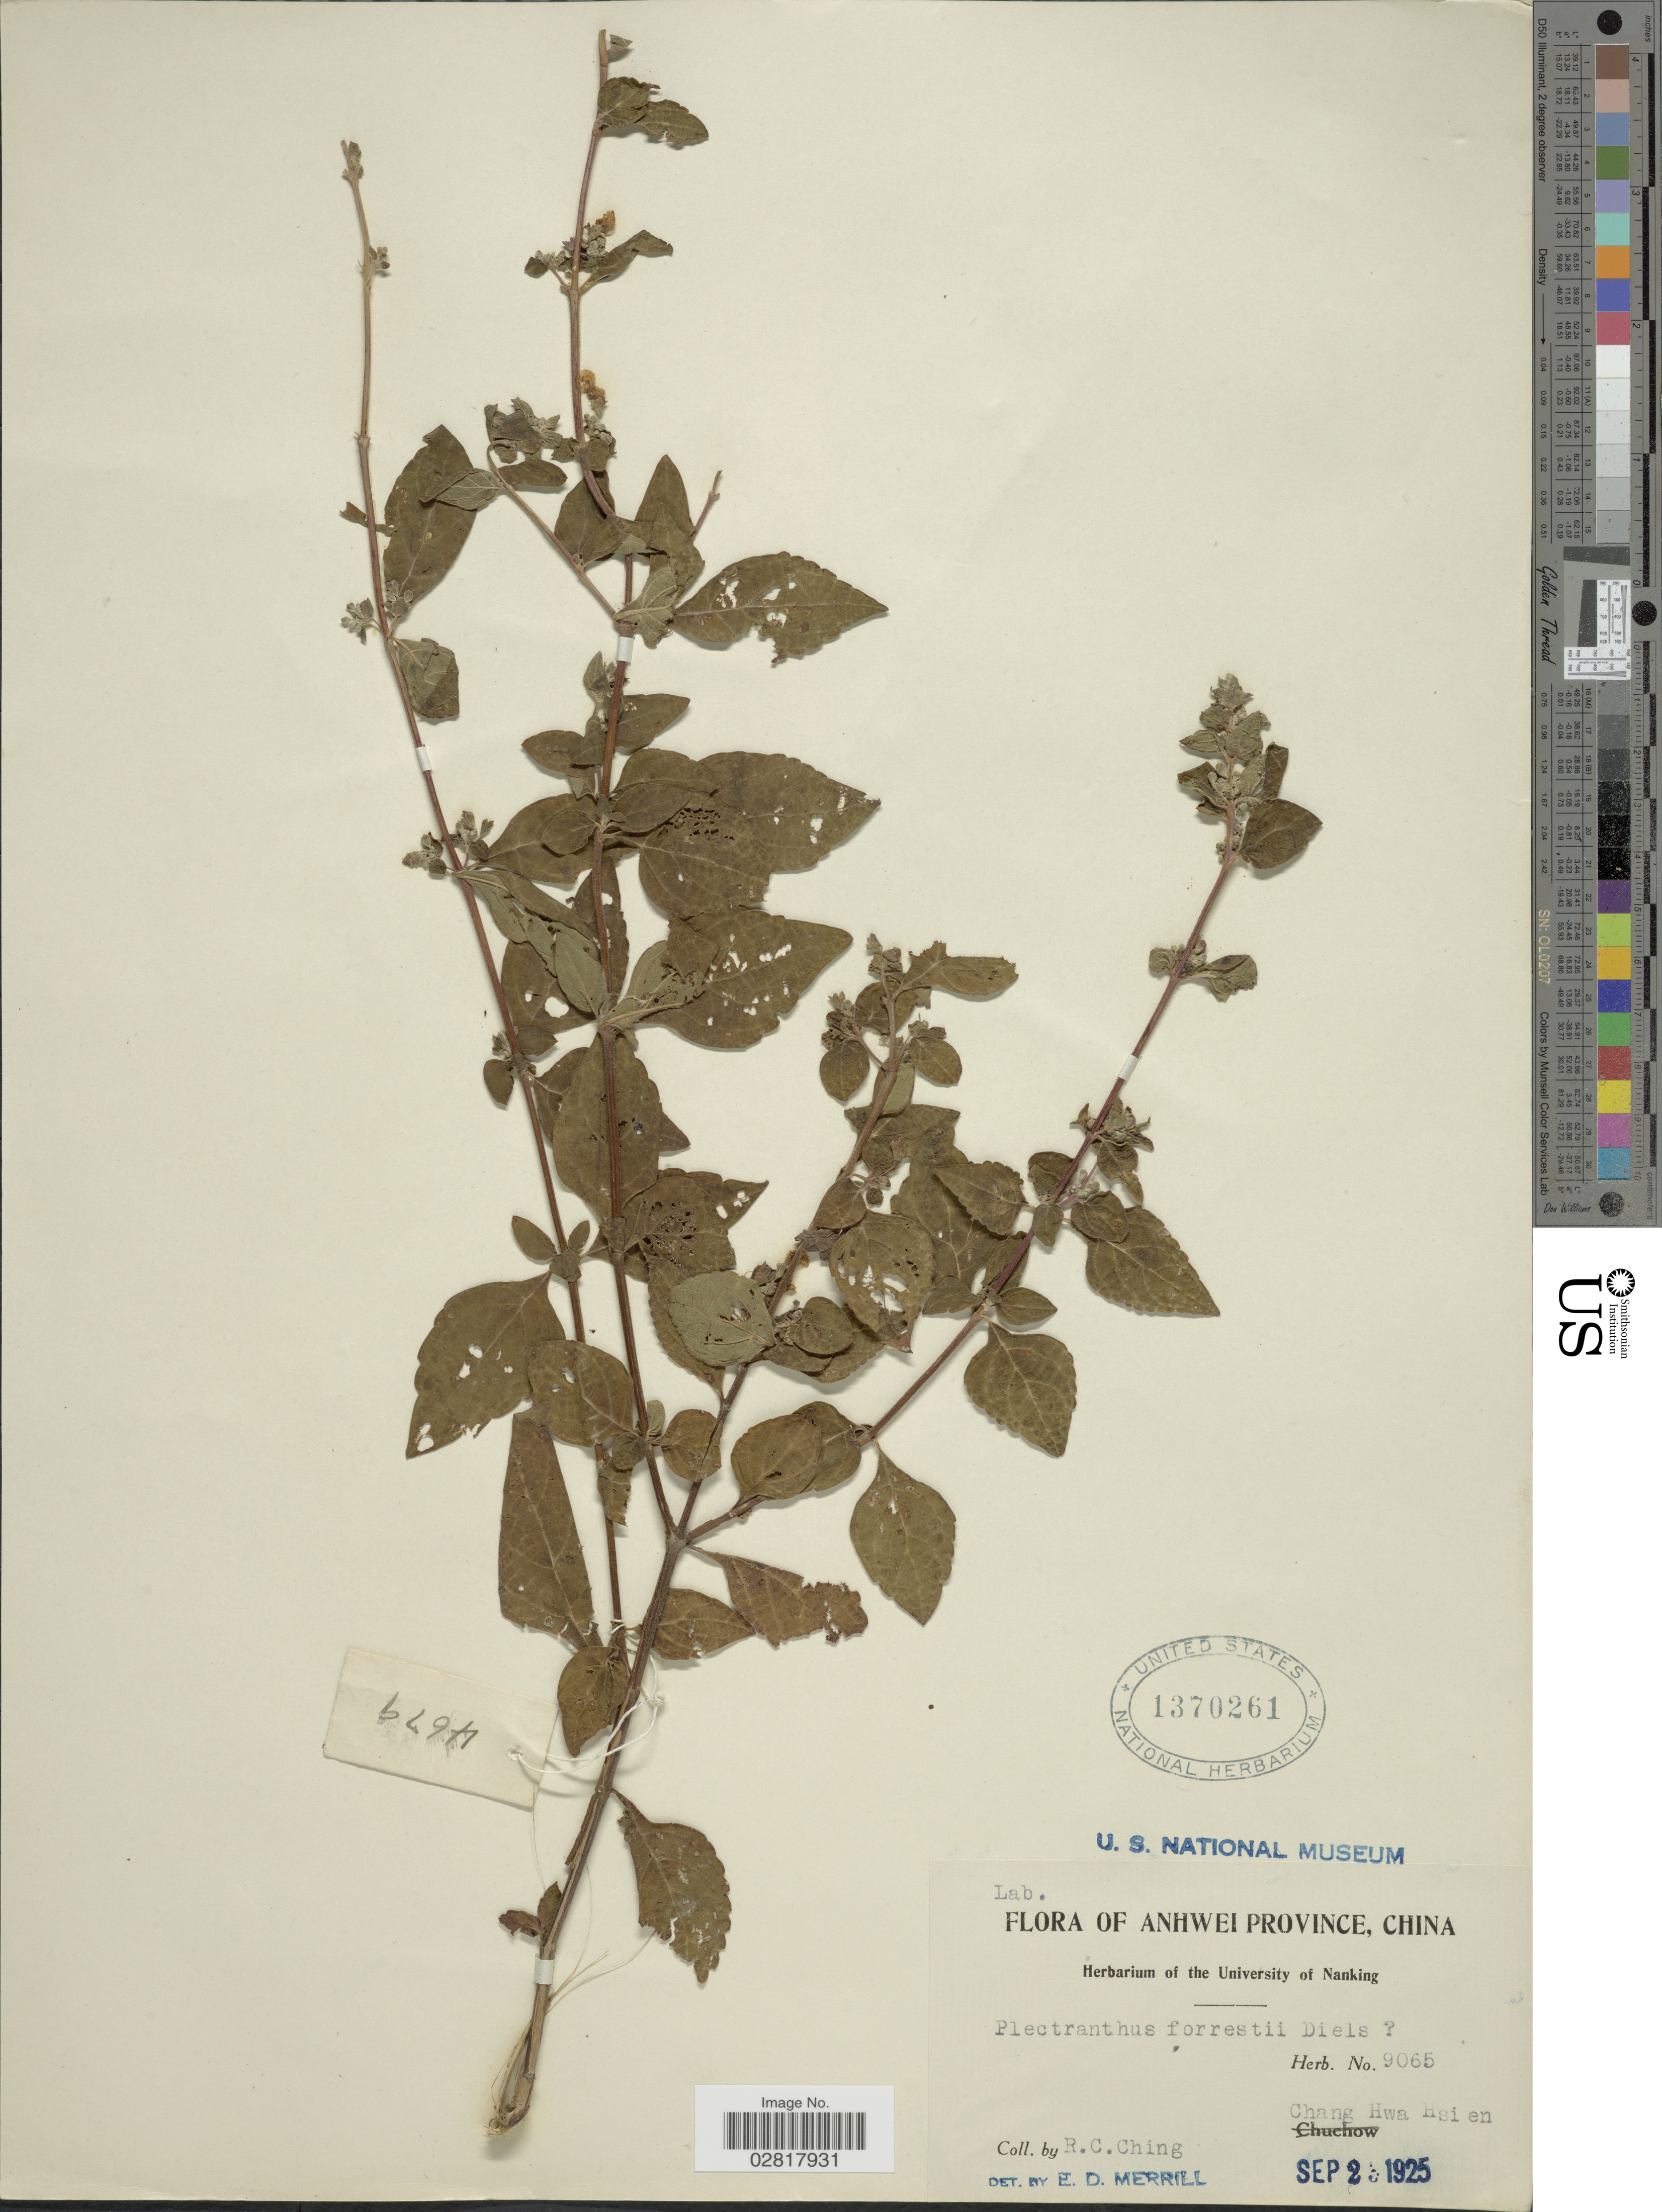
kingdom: Plantae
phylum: Tracheophyta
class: Magnoliopsida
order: Lamiales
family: Lamiaceae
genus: Plectranthus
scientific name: Plectranthus forrestii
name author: Diels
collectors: R. C. Ching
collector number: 9065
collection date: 1925-09-02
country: China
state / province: Anhui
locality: Anhwei Province. Chang Hwa Hsien.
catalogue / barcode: US 1370261